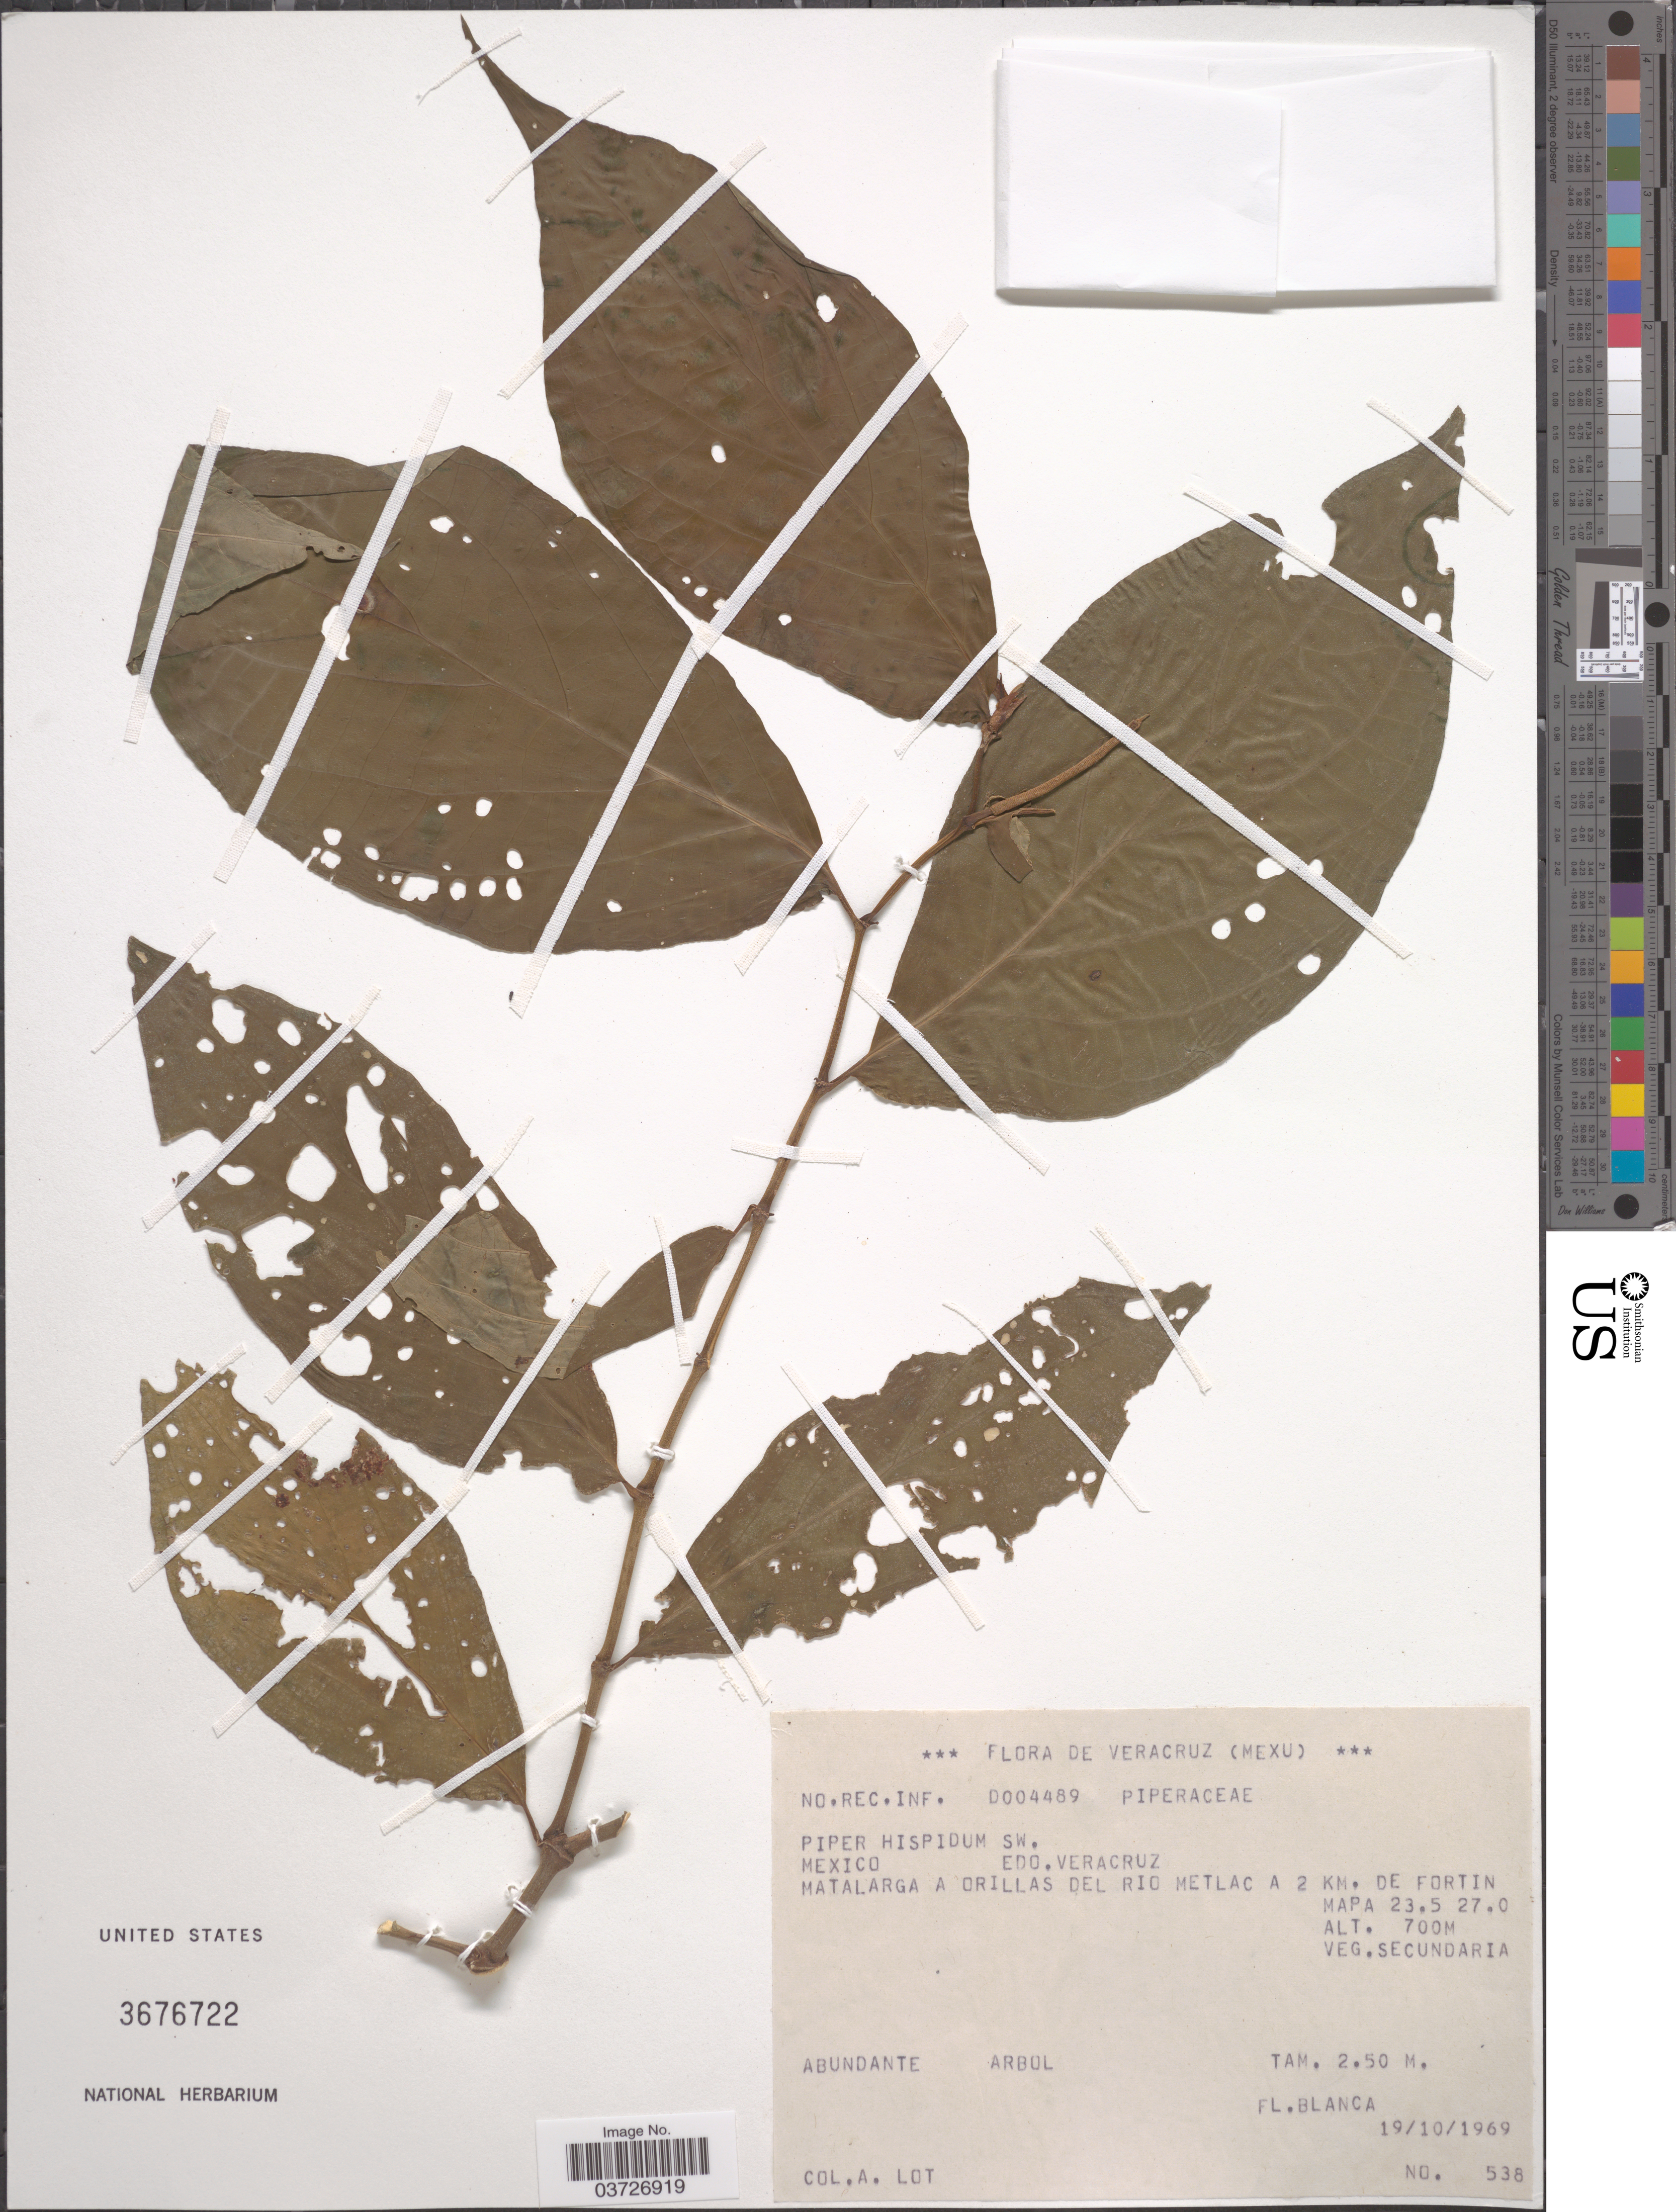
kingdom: Plantae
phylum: Tracheophyta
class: Magnoliopsida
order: Piperales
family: Piperaceae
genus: Piper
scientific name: Piper hispidum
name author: Sw.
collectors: Lot, A.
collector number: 538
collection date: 1969-10-19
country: Mexico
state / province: Veracruz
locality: Edo. Veracruz. Matalarga a orillas del Rio Metlac a 2 km. de Fortin. MAPA 23.5 27.0.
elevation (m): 700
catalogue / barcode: US 3676722